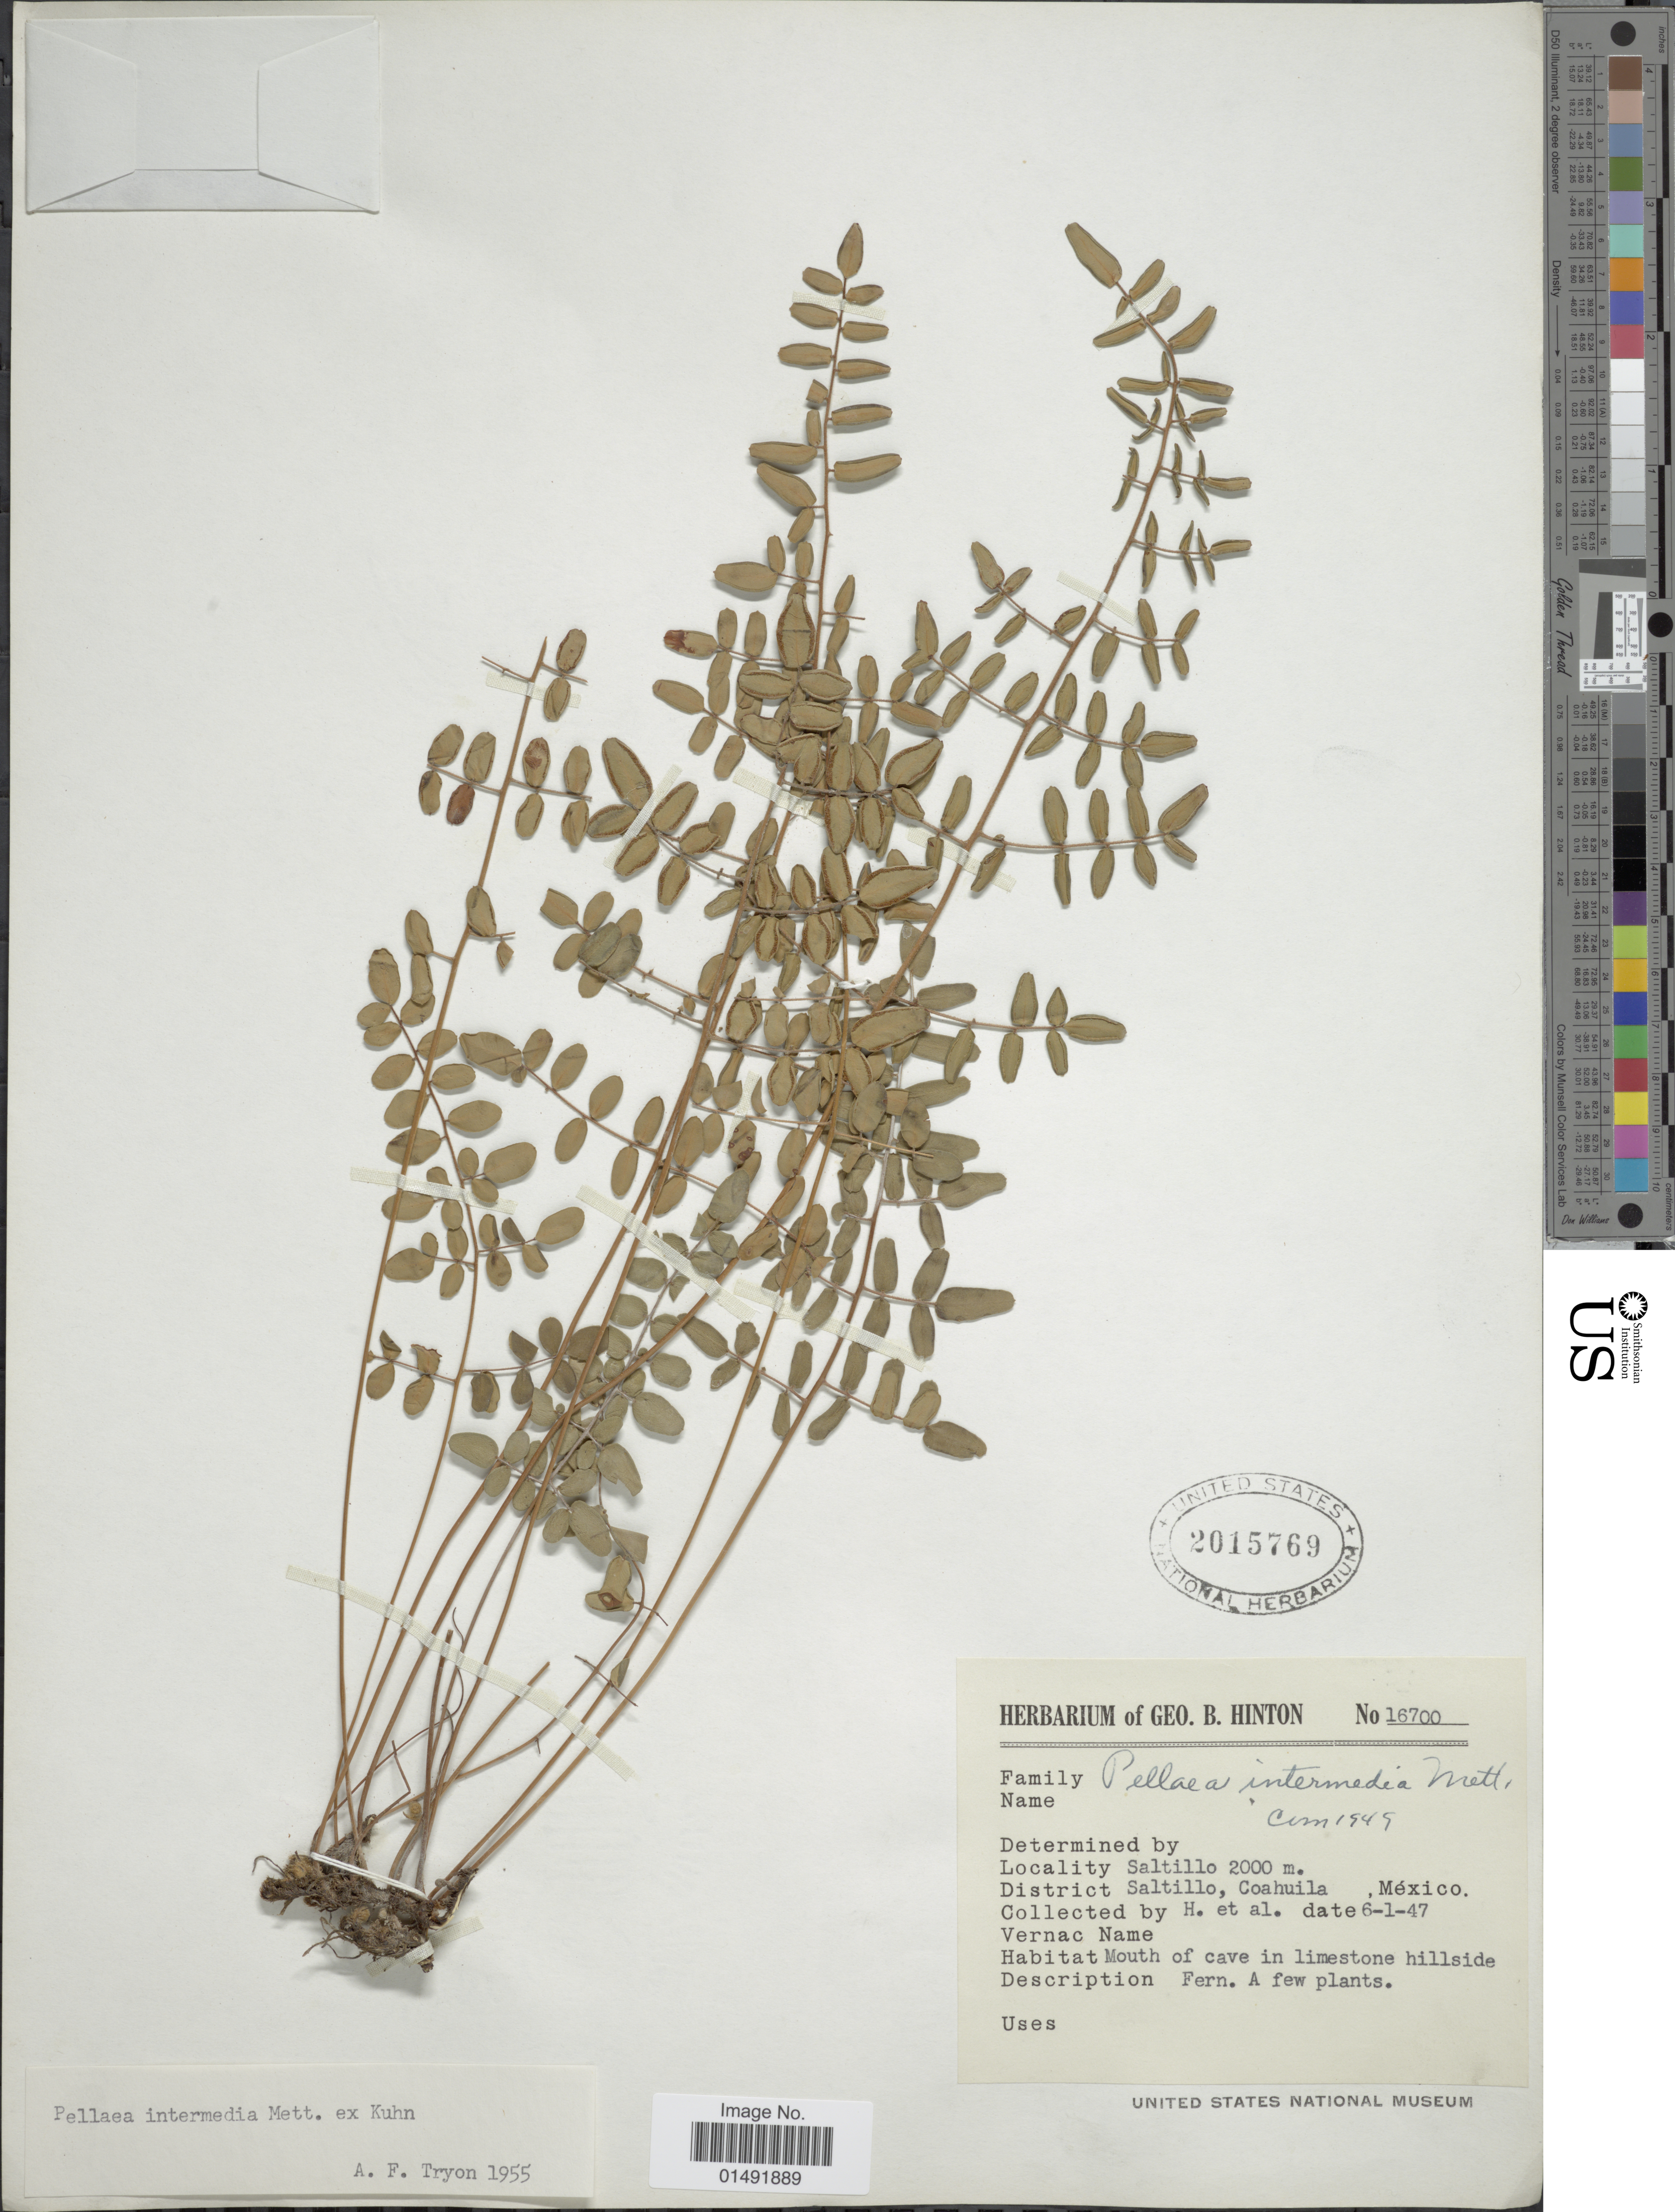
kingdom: Plantae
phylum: Tracheophyta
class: Polypodiopsida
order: Polypodiales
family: Pteridaceae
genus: Pellaea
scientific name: Pellaea intermedia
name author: Mett. ex Kuhn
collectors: G. B. Hinton & et al.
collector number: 16700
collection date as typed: Transcribed d/m/y: 1/6/47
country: Mexico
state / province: Coahuila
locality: Saltillo, District Saltillo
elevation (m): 2000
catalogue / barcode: US 2015769